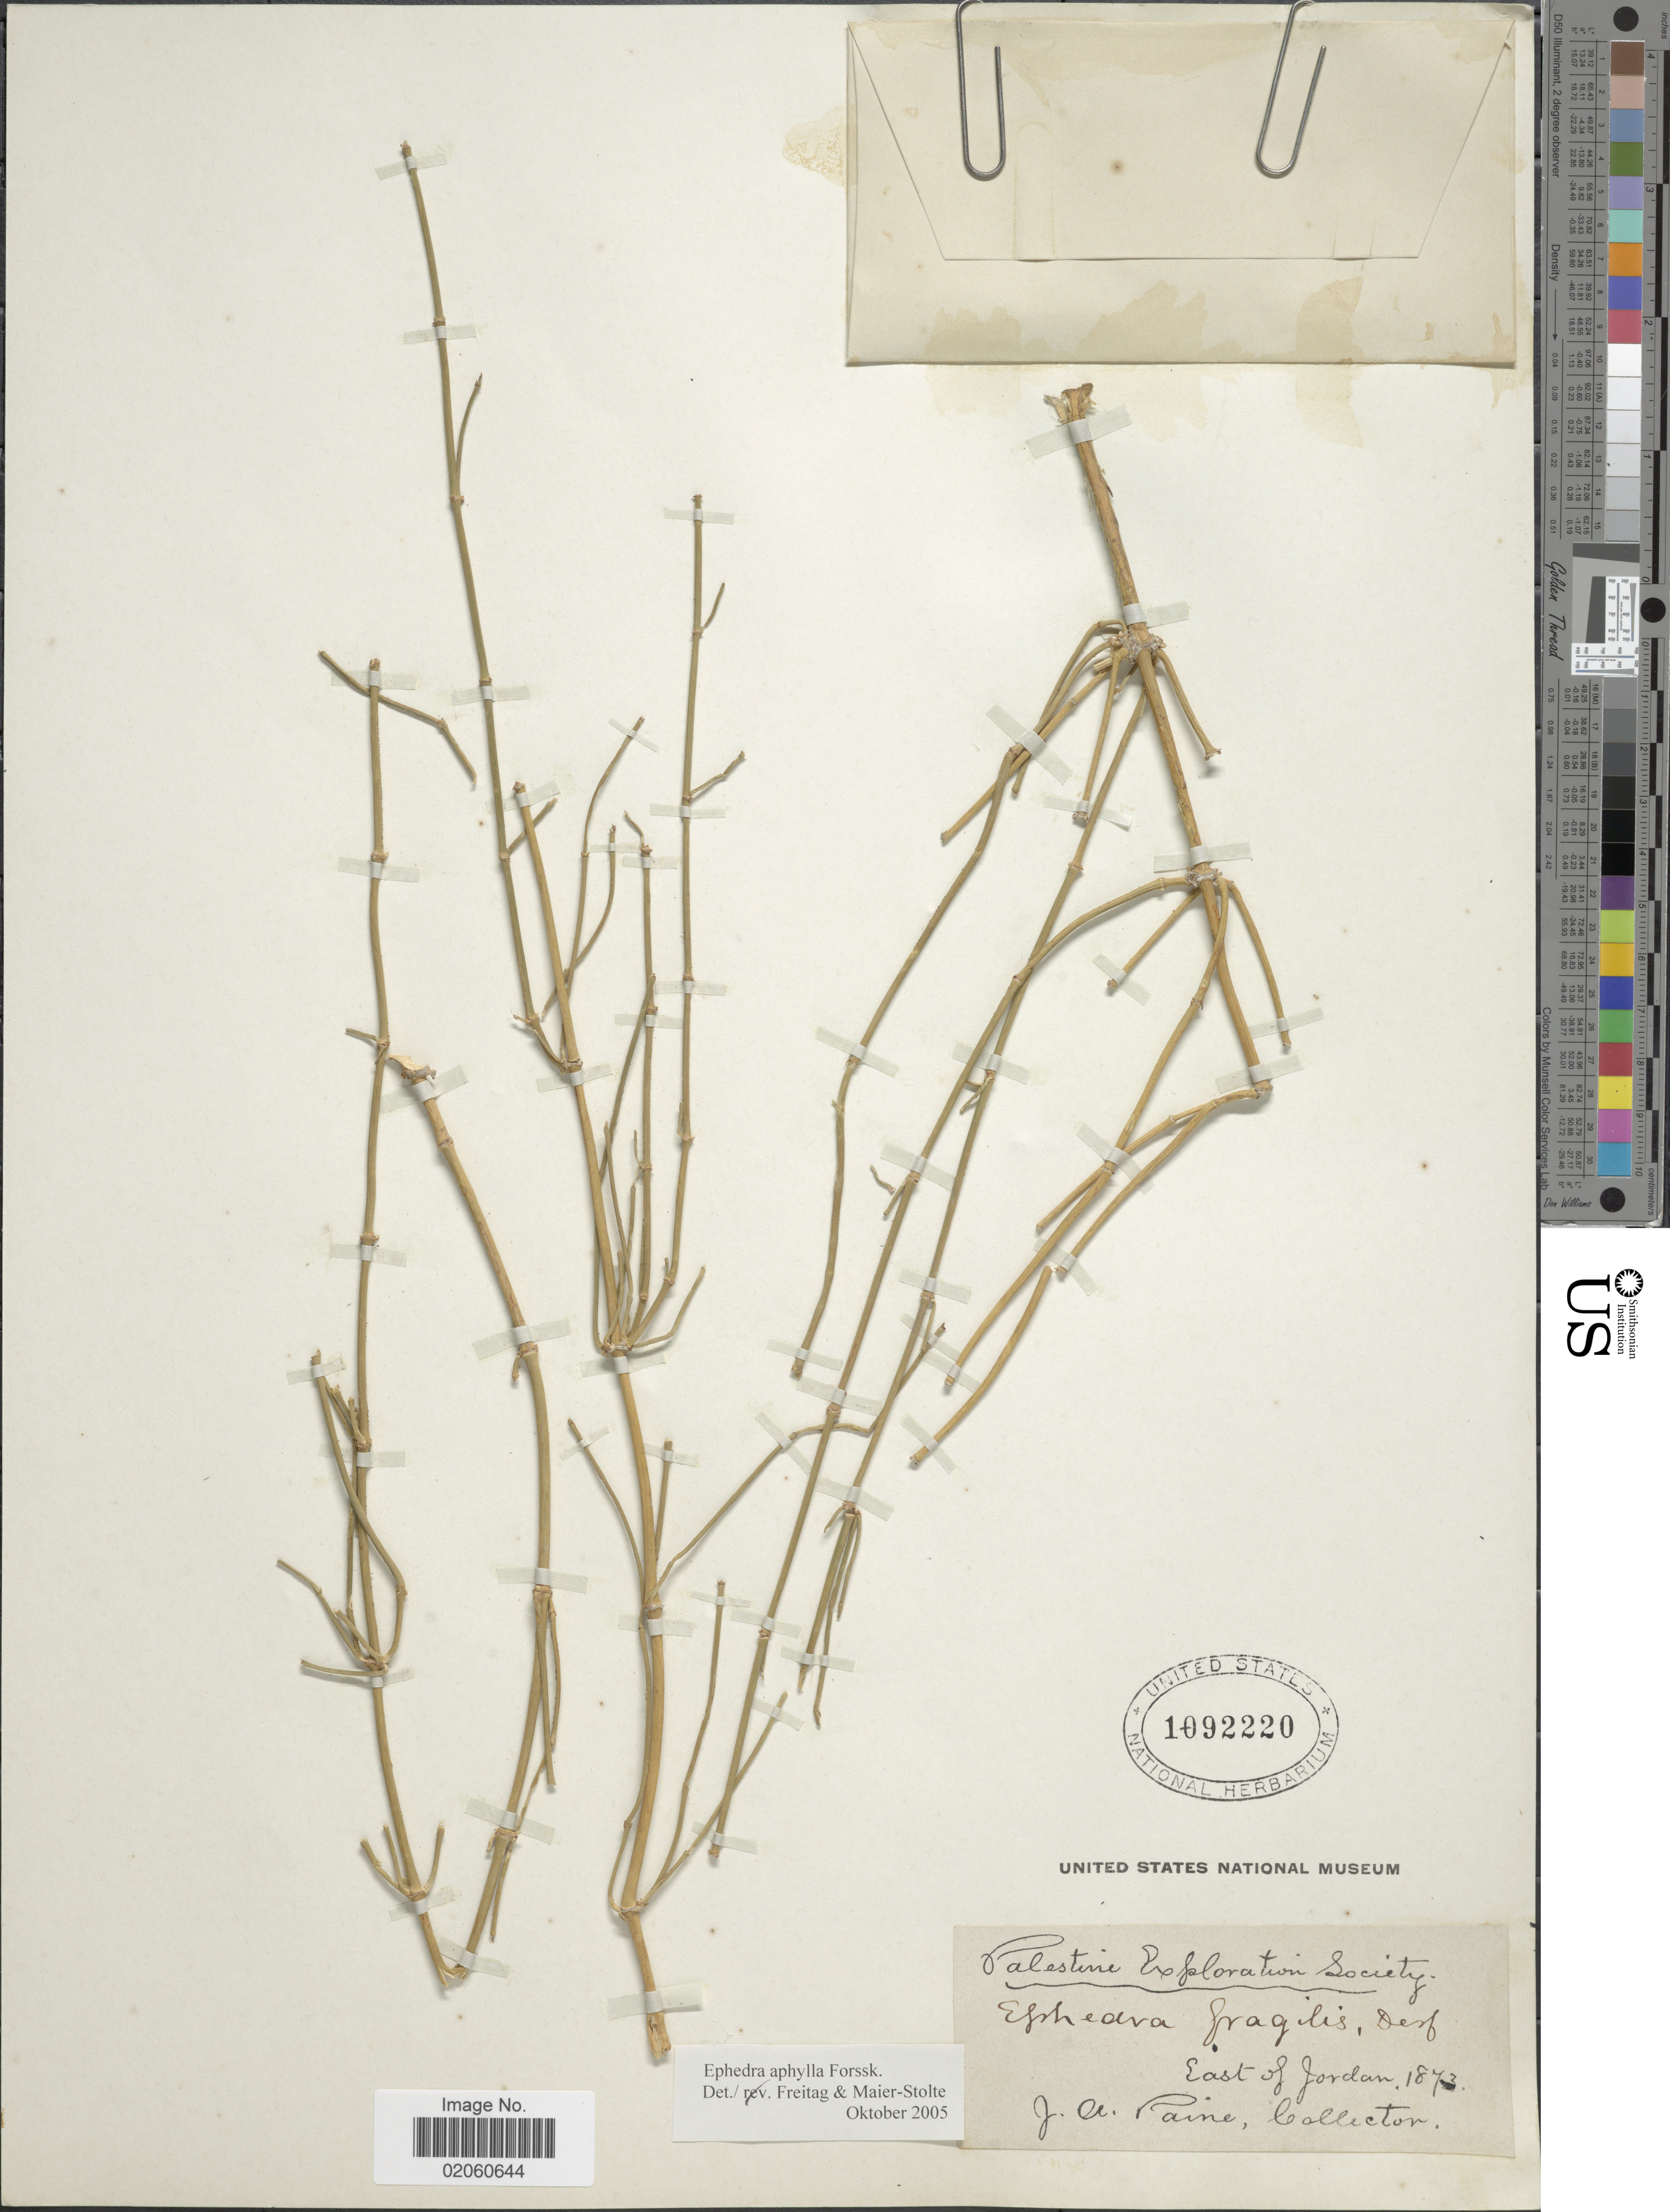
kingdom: Plantae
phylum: Tracheophyta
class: Gnetopsida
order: Ephedrales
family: Ephedraceae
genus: Ephedra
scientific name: Ephedra aphylla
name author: Forssk.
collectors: J. A. Paine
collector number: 402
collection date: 1873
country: Jordan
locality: Palestine Exploration, East of Jordan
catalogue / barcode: US 1092220